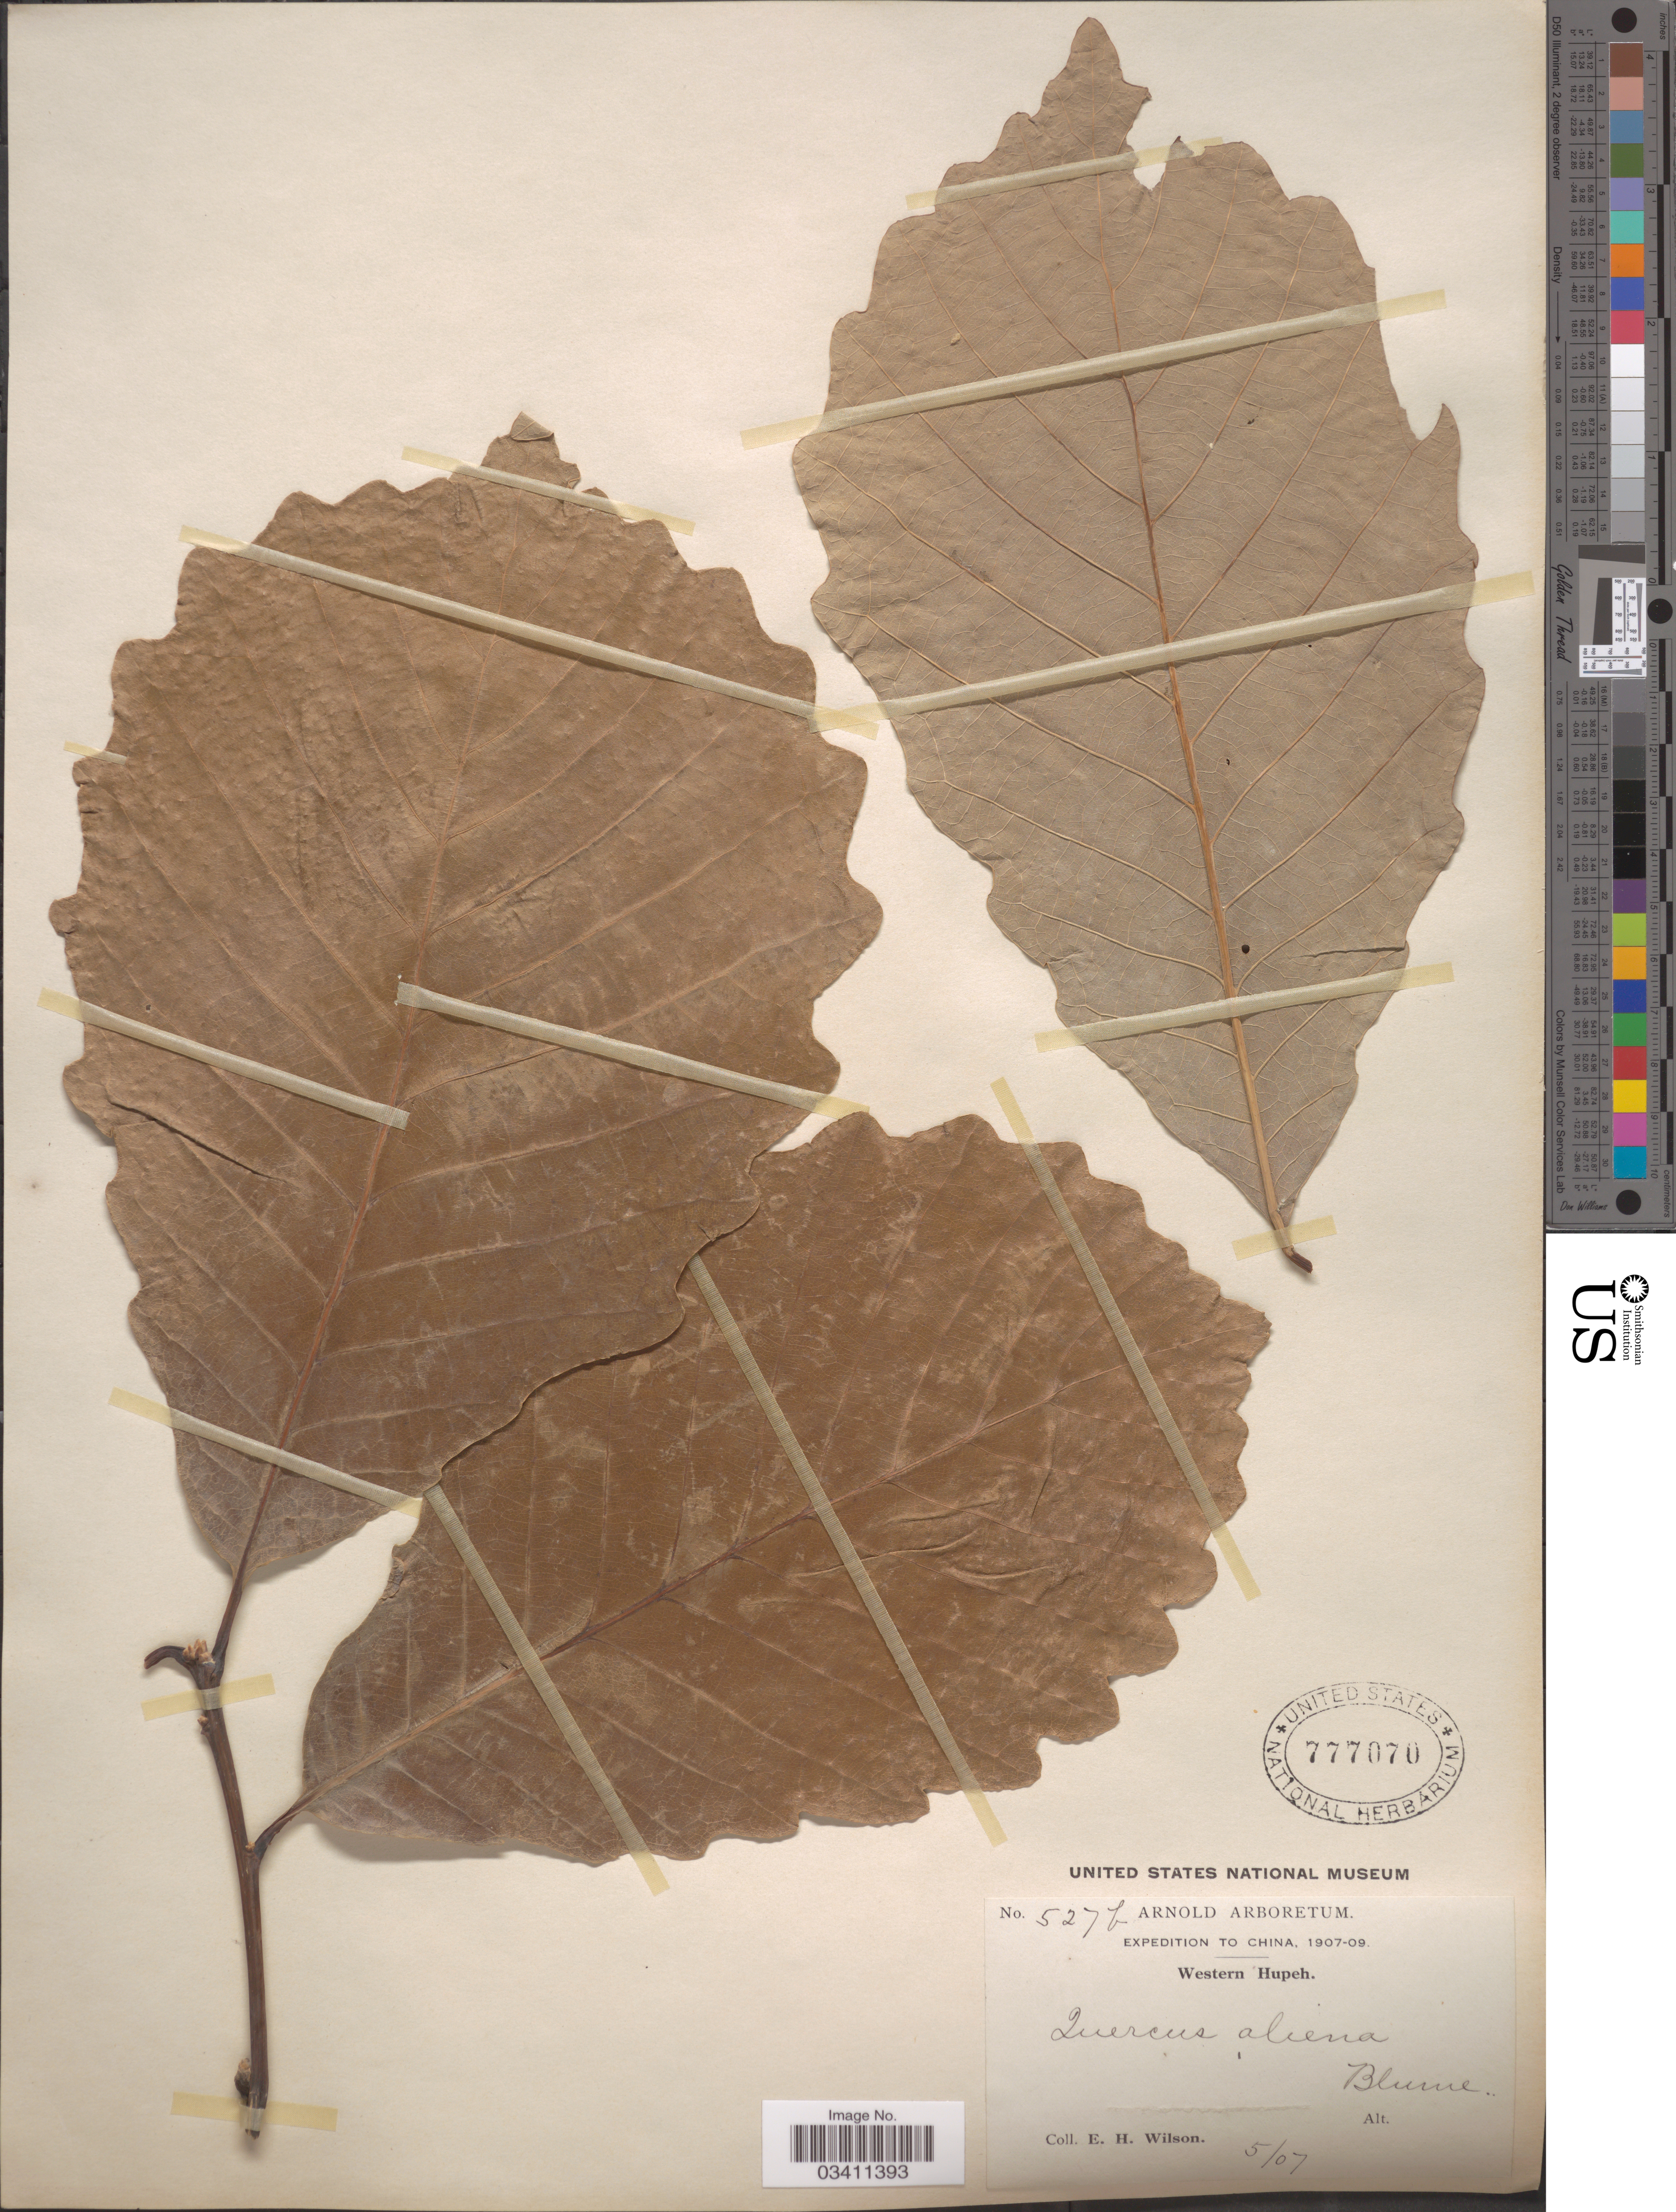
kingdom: Plantae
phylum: Tracheophyta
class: Magnoliopsida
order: Fagales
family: Fagaceae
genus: Quercus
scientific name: Quercus aliena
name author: Blume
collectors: E. Wilson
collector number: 527b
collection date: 1907-05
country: China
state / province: Hubei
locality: Western Hupeh.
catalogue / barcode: US 777070